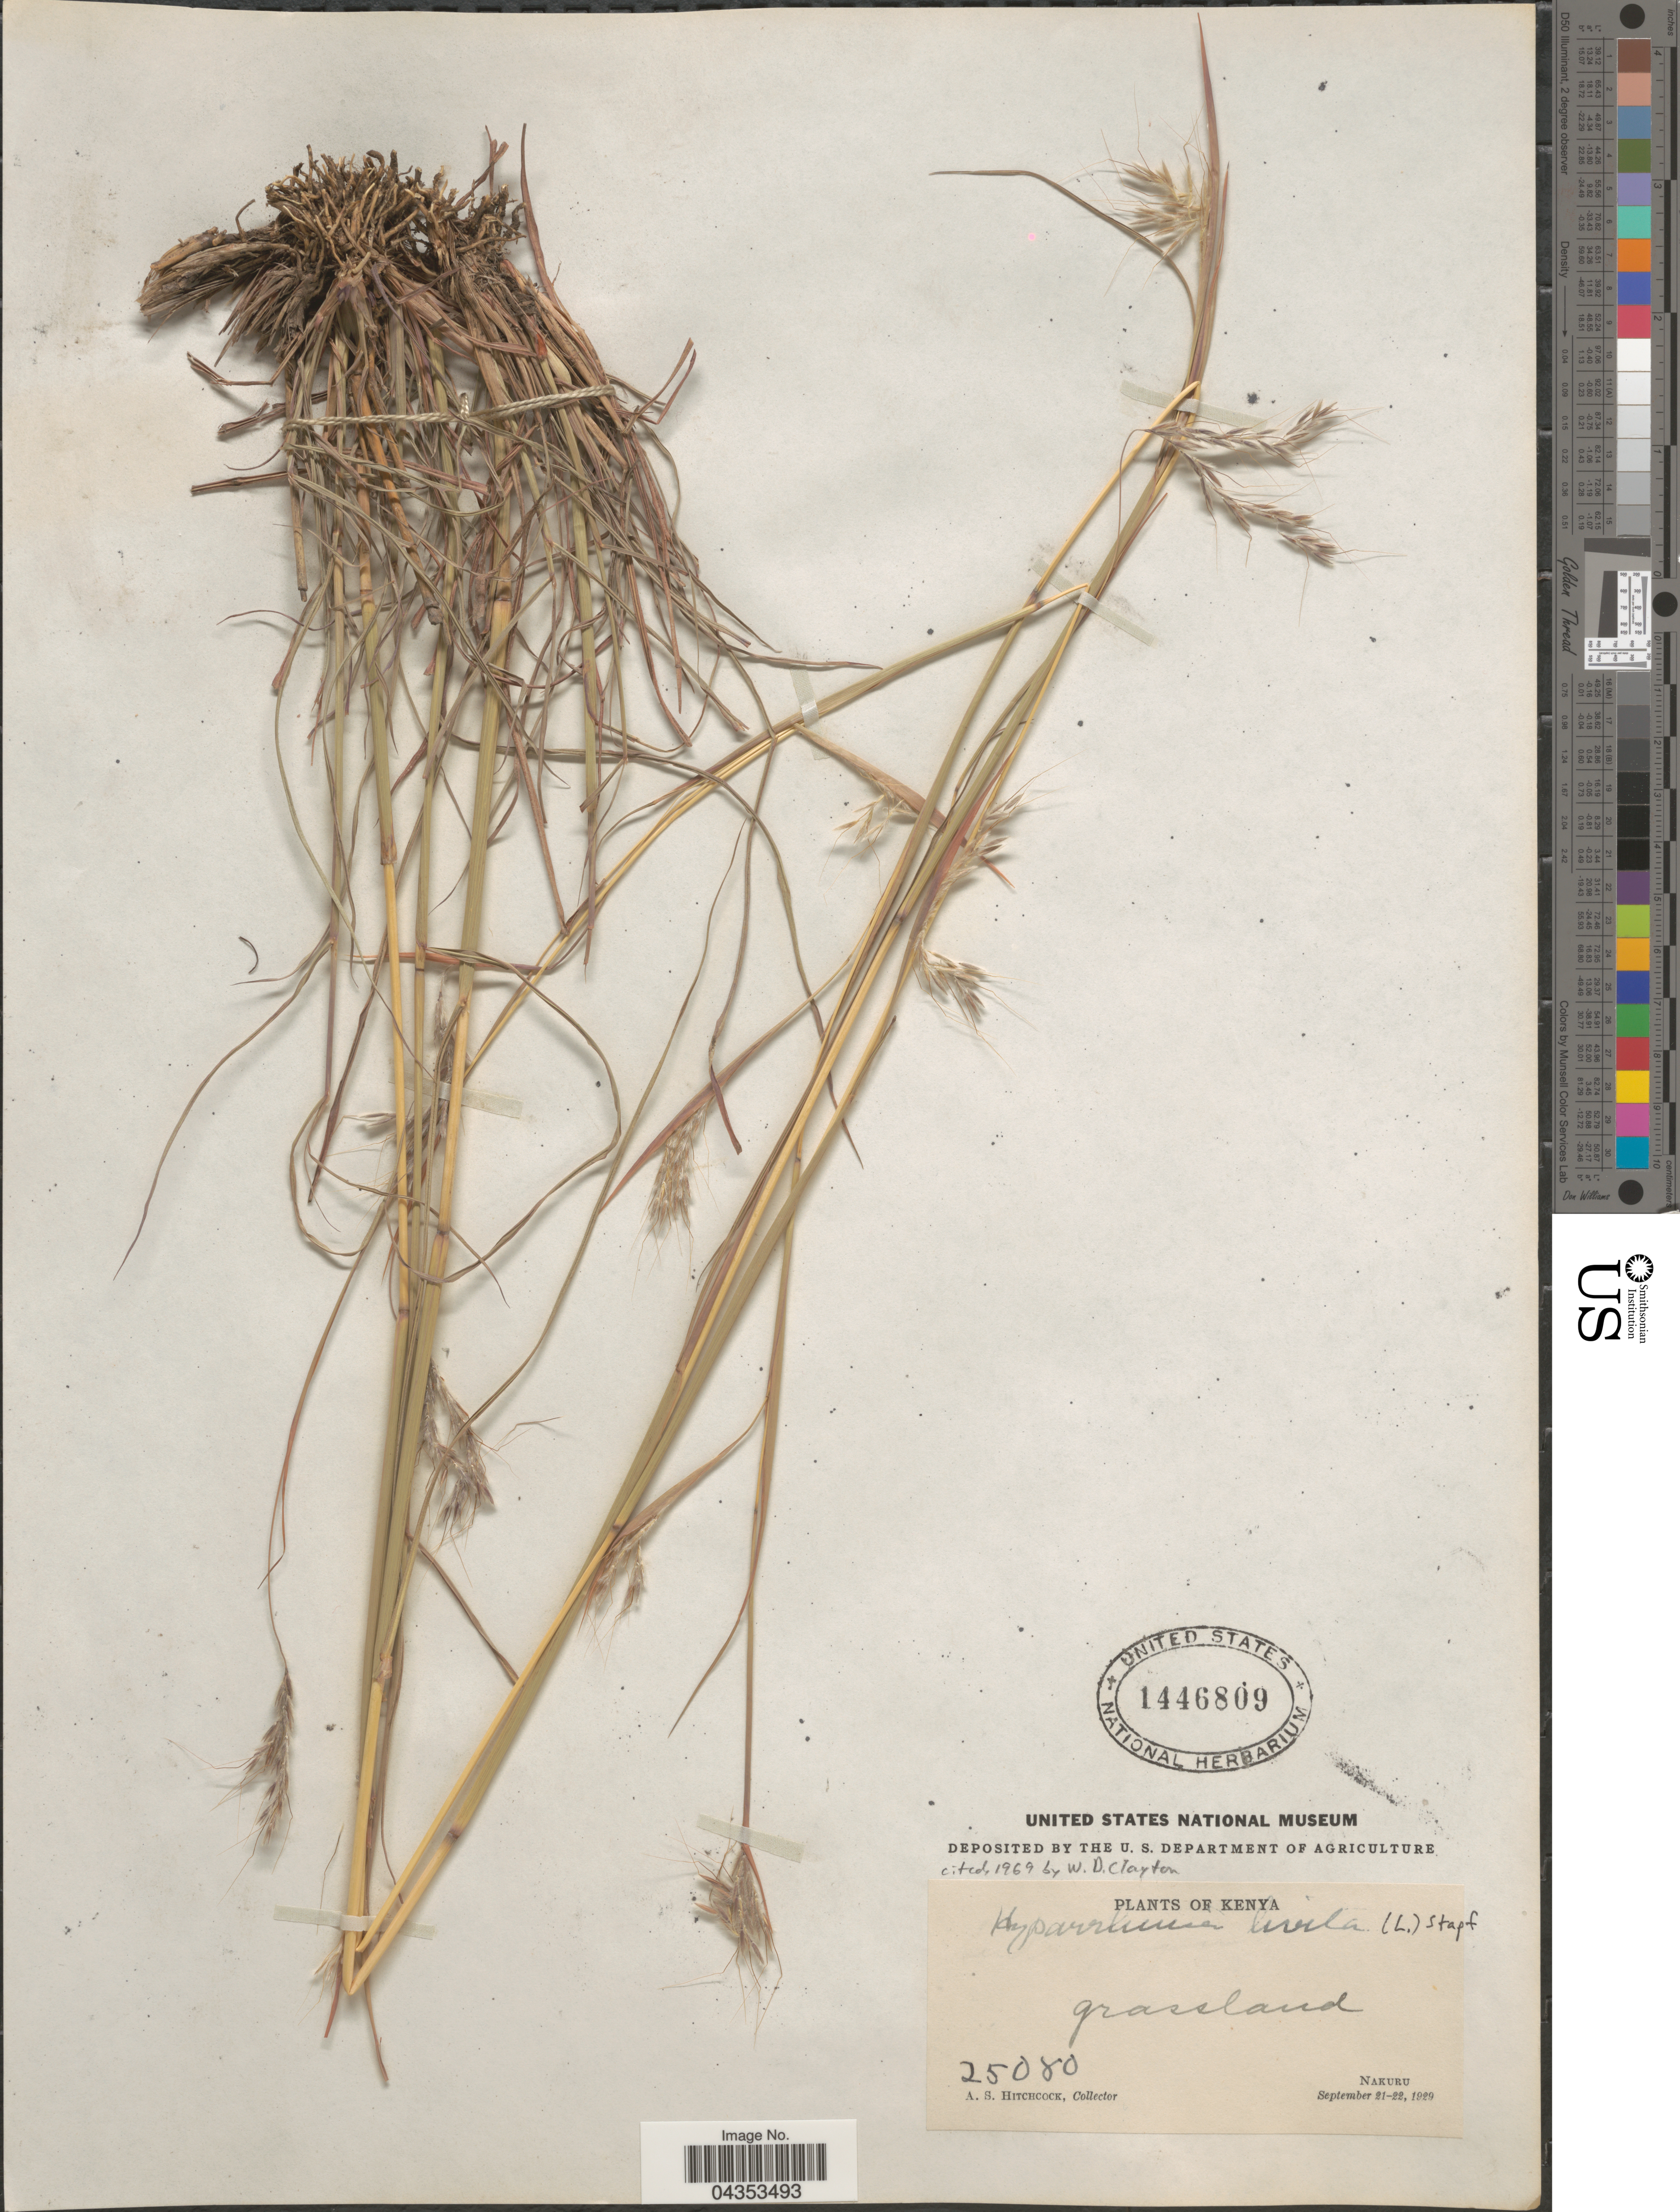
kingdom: Plantae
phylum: Tracheophyta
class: Liliopsida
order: Poales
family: Poaceae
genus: Hyparrhenia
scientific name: Hyparrhenia hirta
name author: (L.) Stapf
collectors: A. S. Hitchcock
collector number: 25080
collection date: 1929-09-21/1929-09-22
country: Kenya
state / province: Nakuru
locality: Grassland.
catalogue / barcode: US 1446809